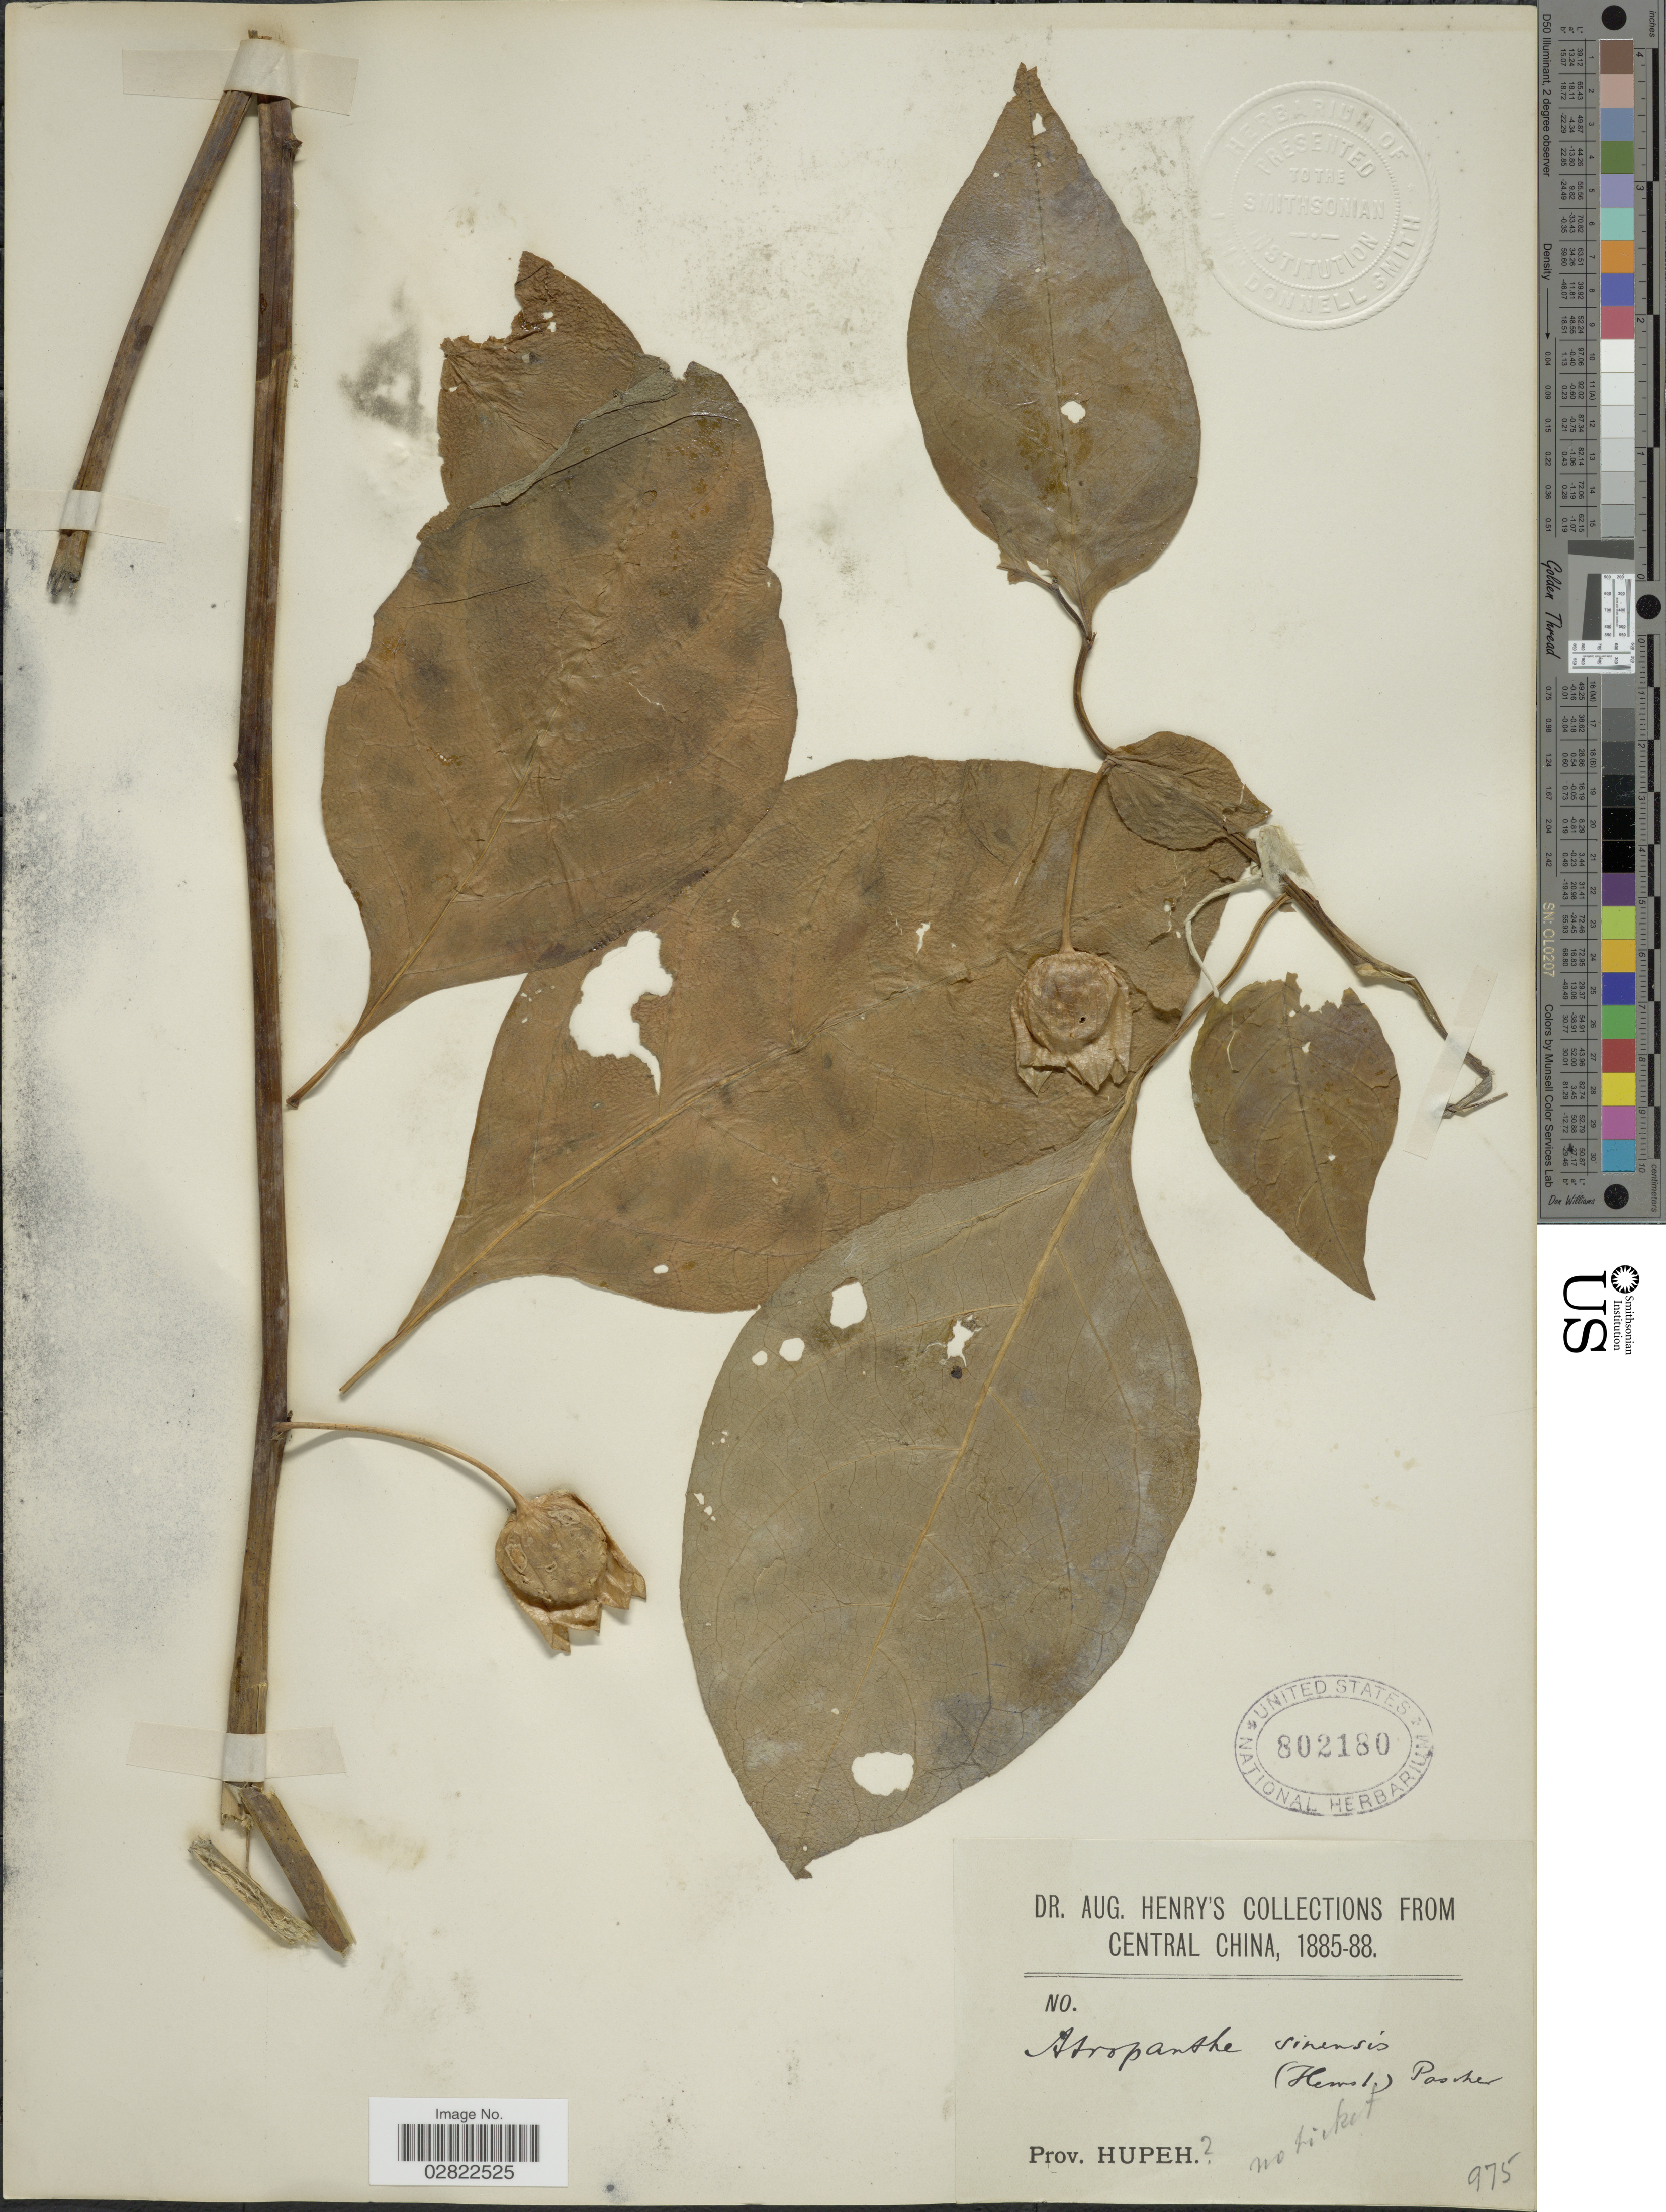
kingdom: Plantae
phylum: Tracheophyta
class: Magnoliopsida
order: Solanales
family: Solanaceae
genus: Atropanthe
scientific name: Atropanthe sinensis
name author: (Hemsl.) Pascher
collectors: A. Henry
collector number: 975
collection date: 1885/1888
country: China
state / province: Hubei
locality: Central China, Prov. Hupeh.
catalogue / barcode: US 802180